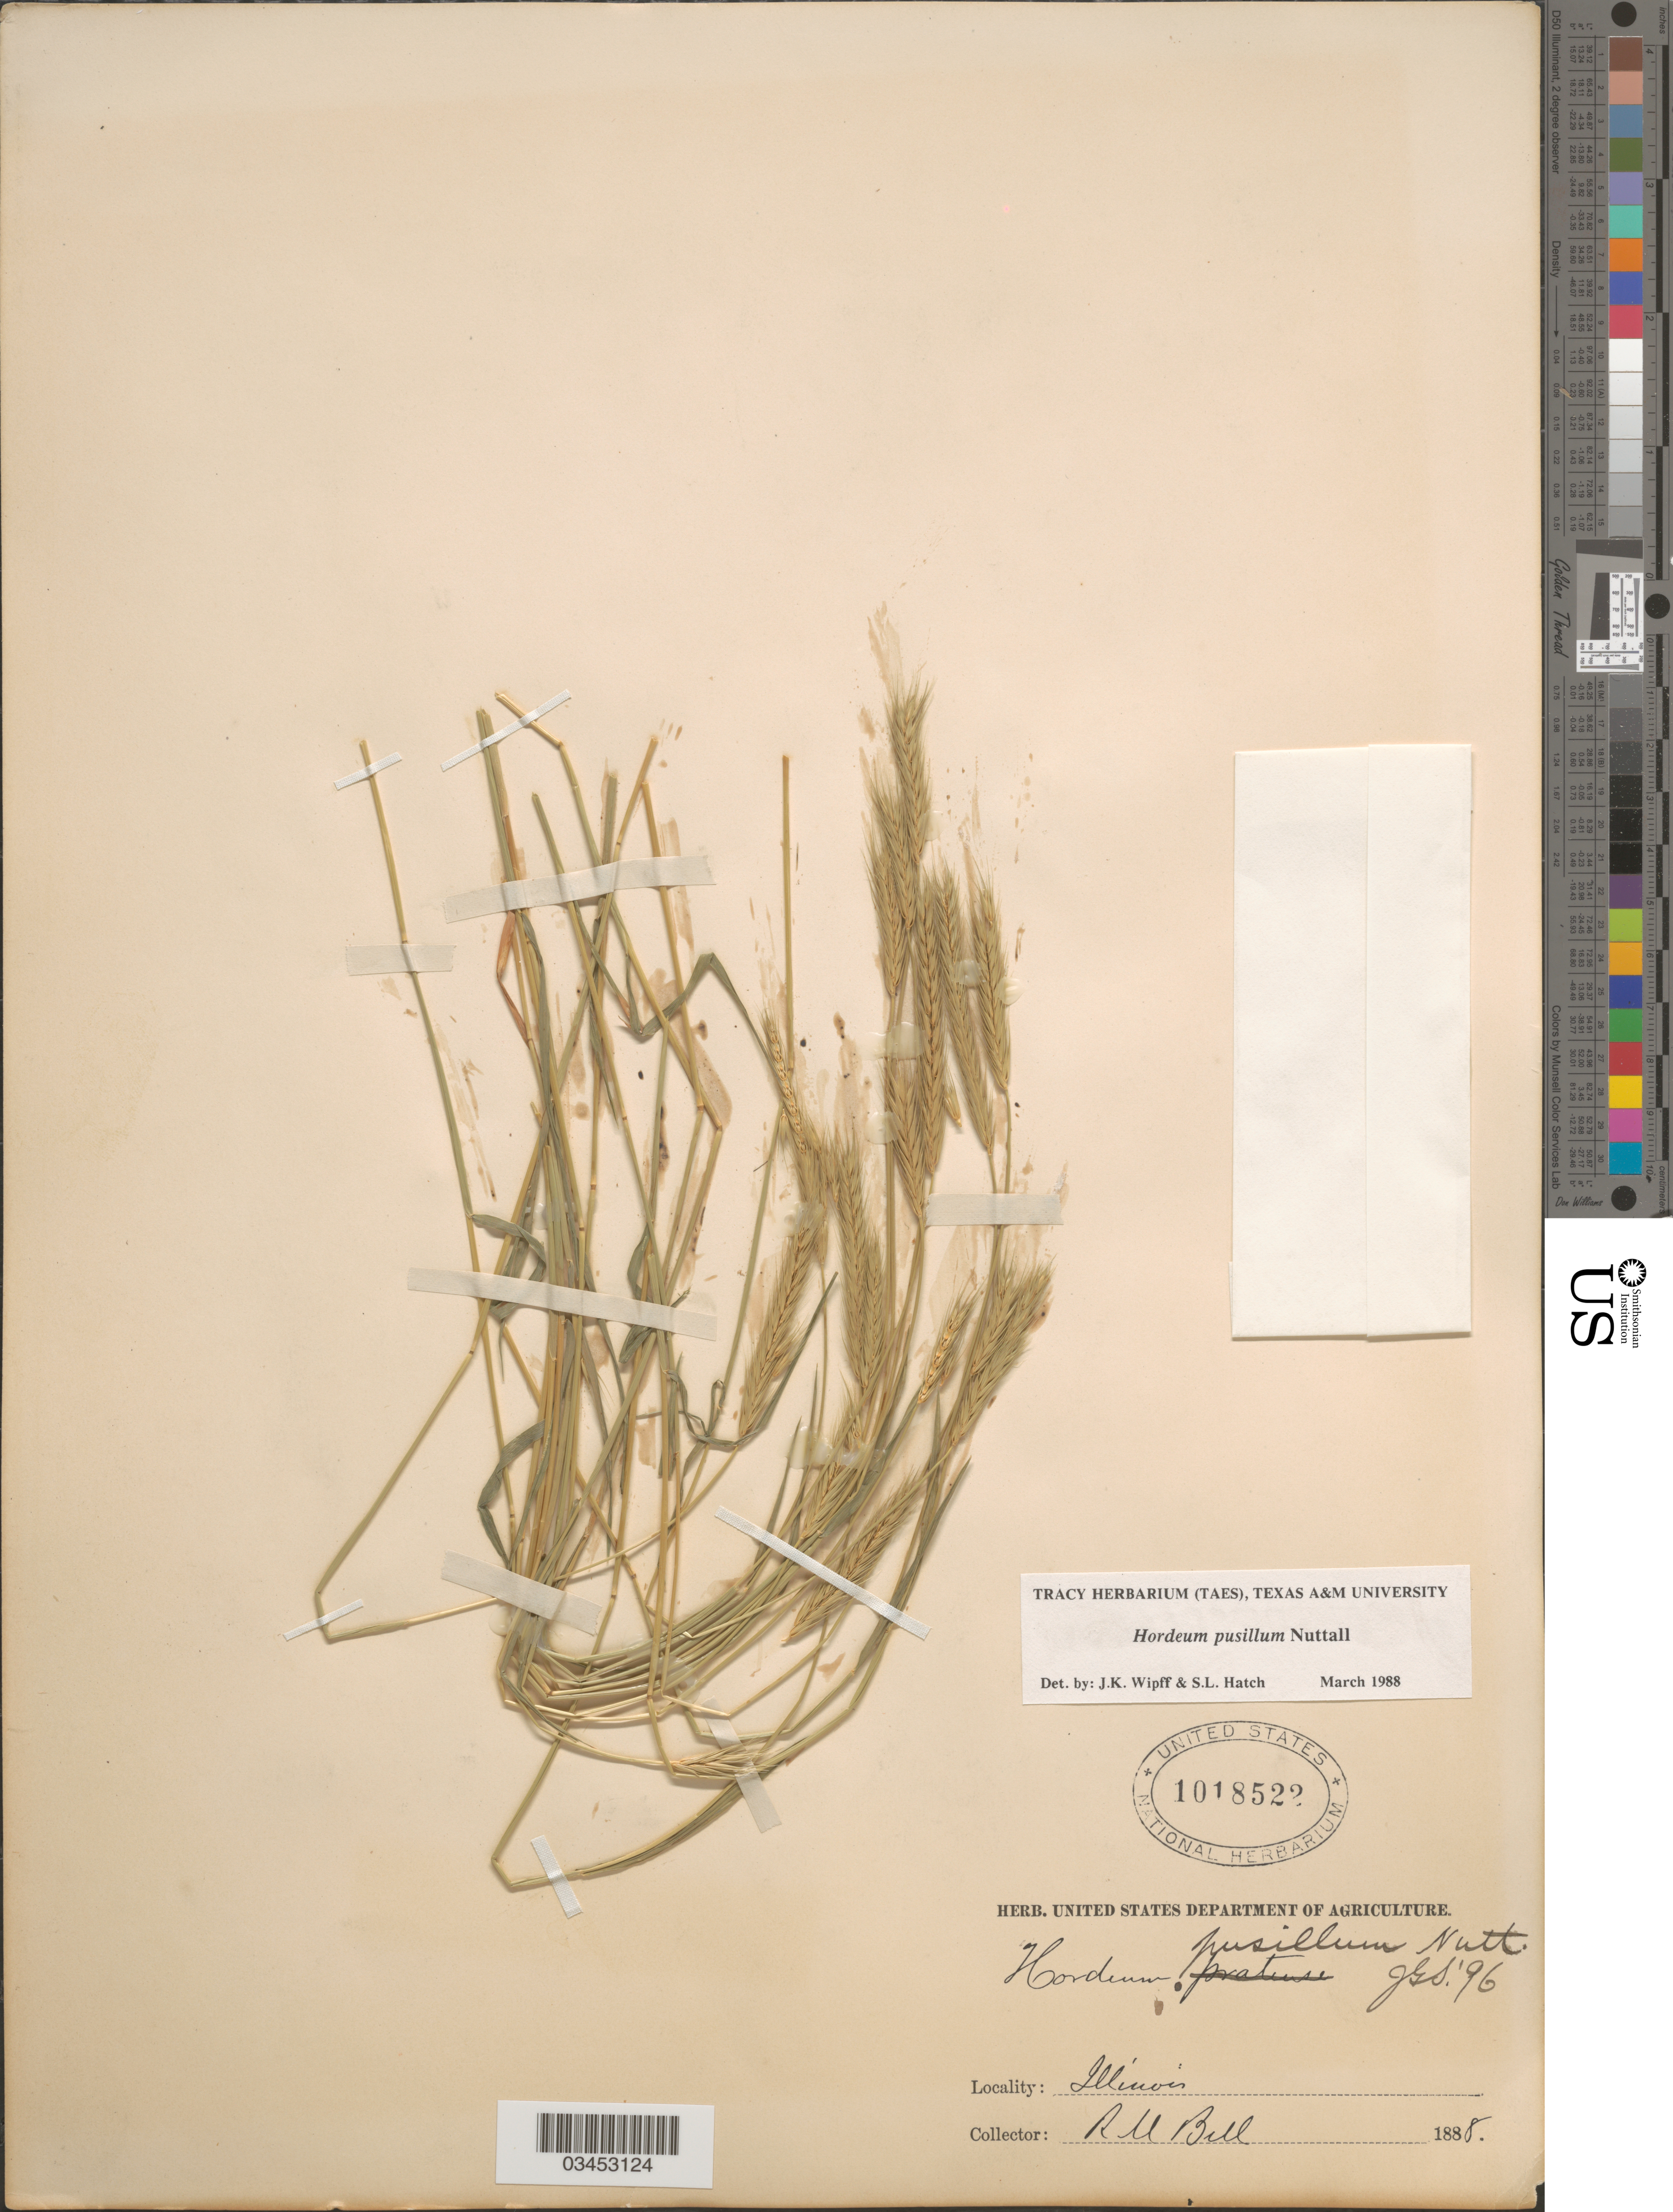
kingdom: Plantae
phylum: Tracheophyta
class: Liliopsida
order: Poales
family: Poaceae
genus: Hordeum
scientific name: Hordeum pusillum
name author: Nutt.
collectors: C. R. Bell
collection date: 1888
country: United States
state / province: Illinois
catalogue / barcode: US 1018522